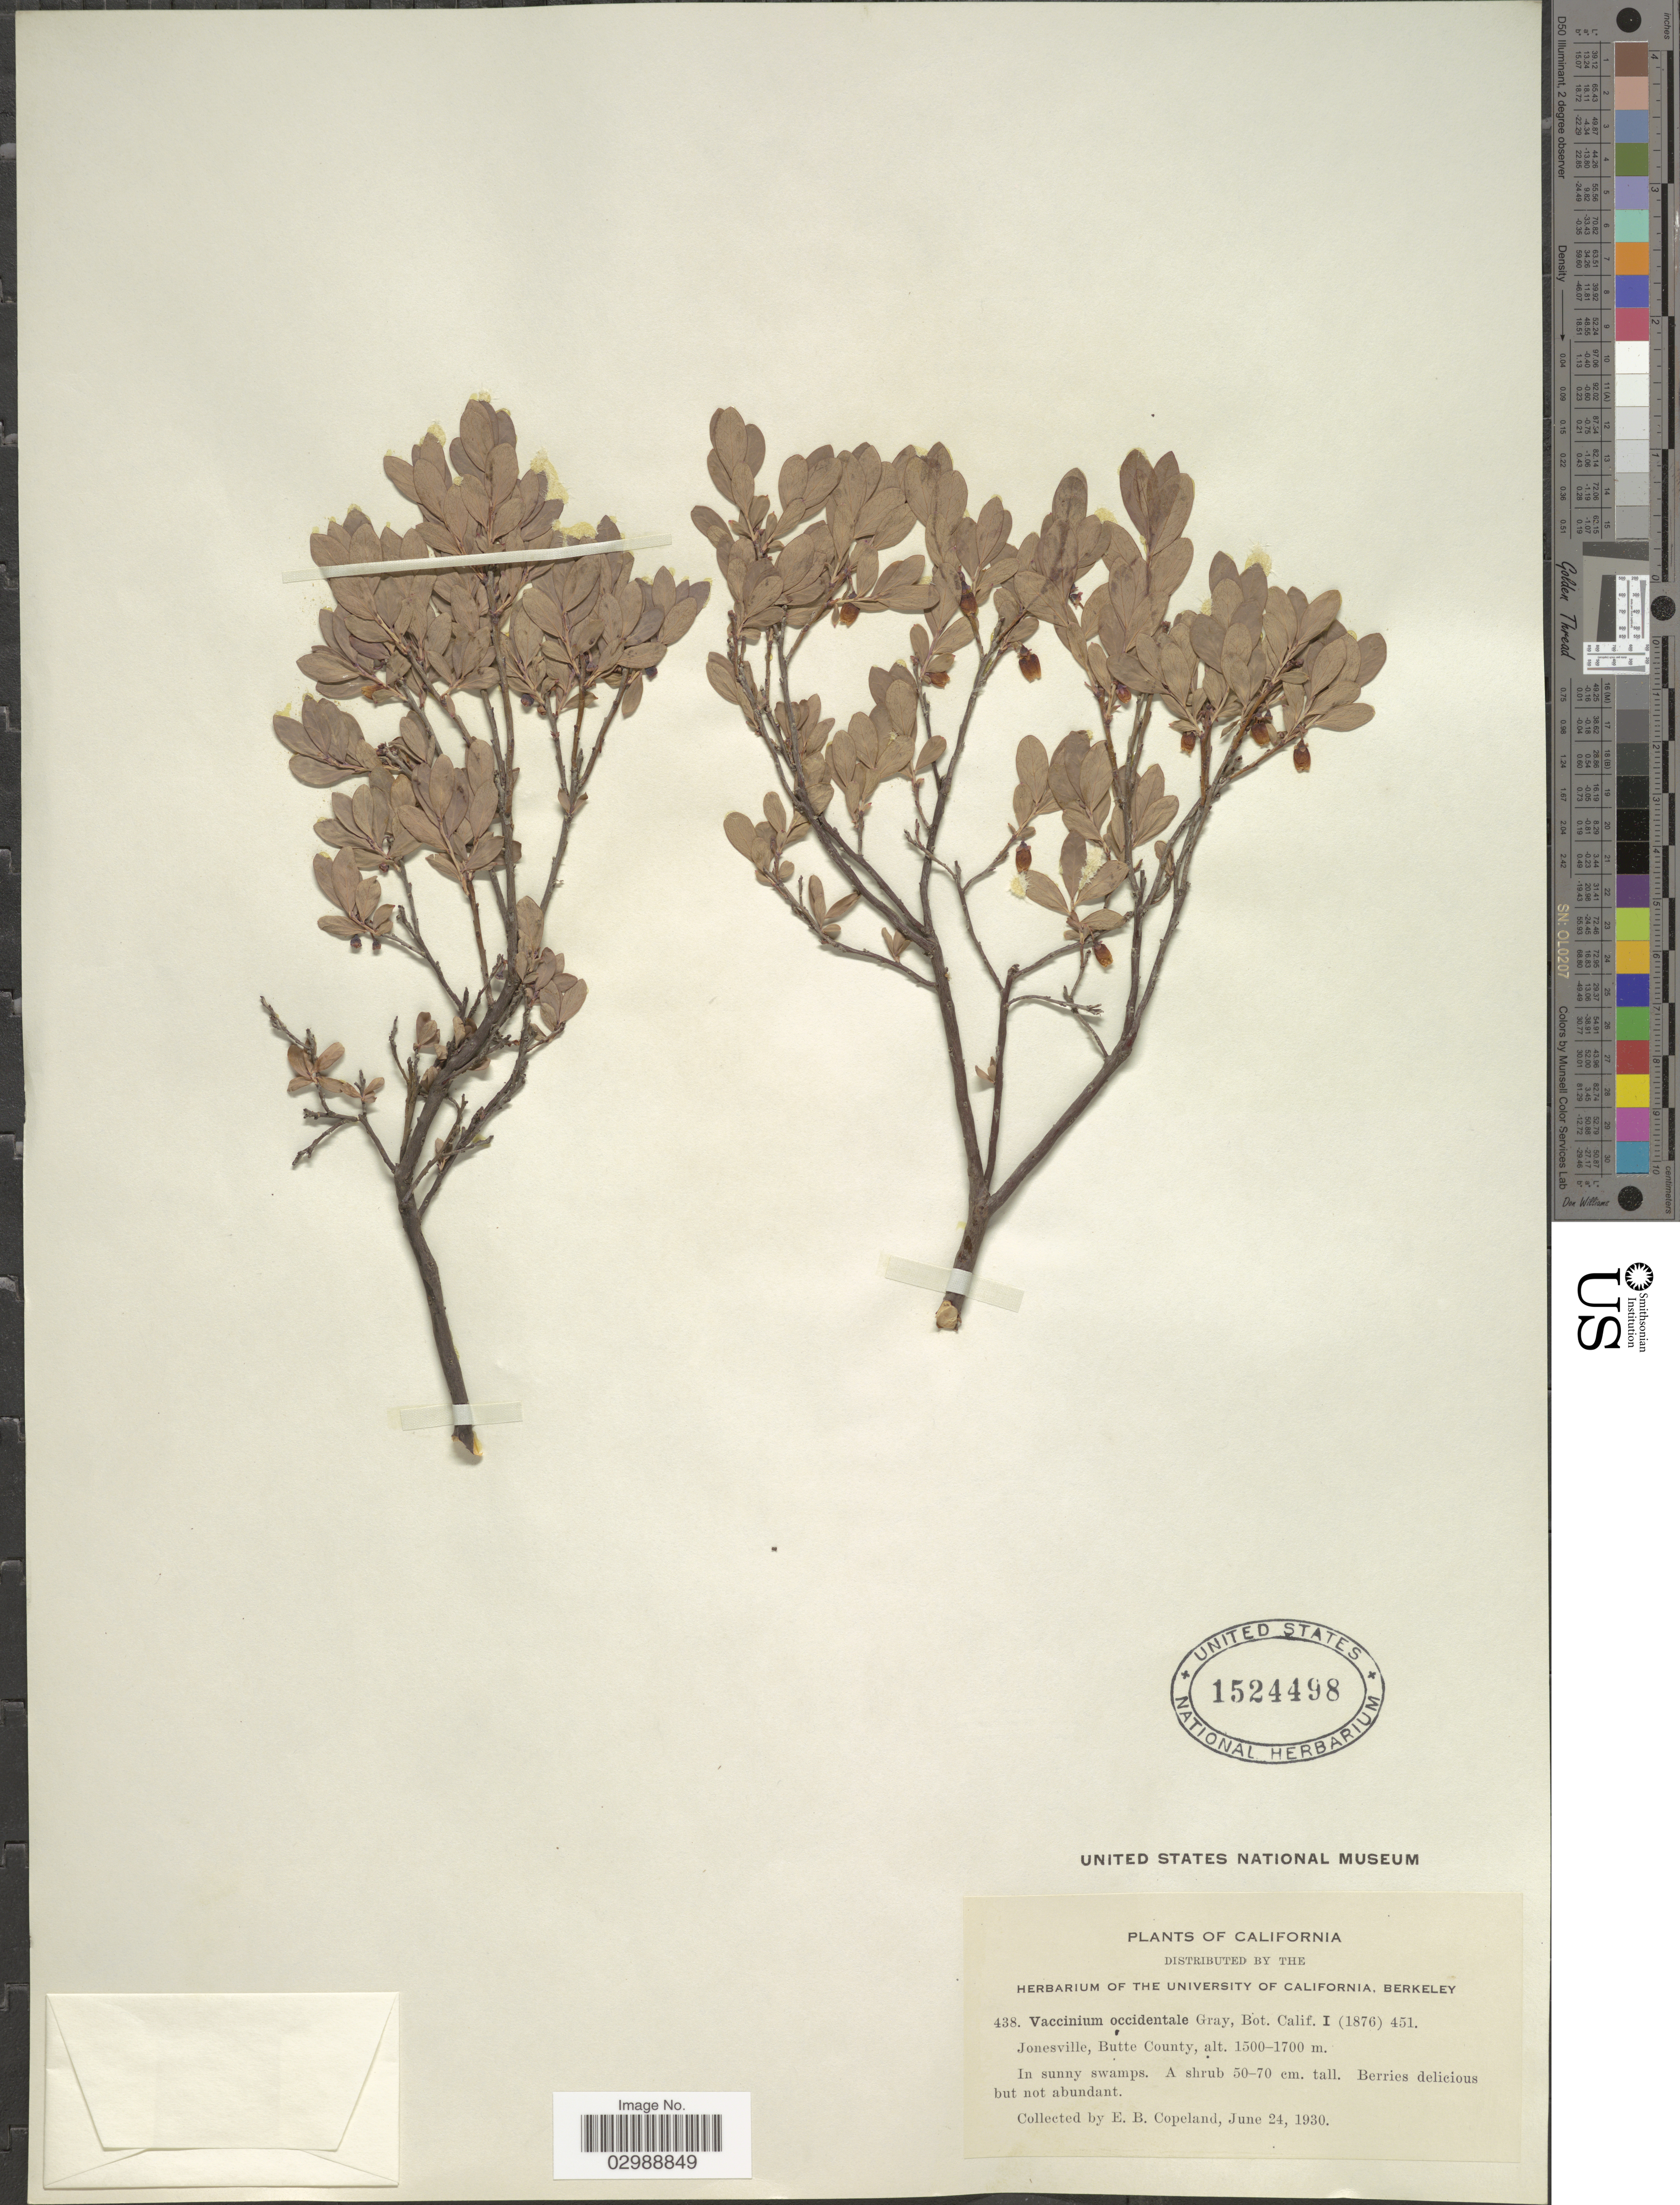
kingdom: Plantae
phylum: Tracheophyta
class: Magnoliopsida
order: Ericales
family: Ericaceae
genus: Vaccinium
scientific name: Vaccinium occidentale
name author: A. Gray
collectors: E. B. Copeland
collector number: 438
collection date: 1930-06-24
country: United States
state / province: California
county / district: Butte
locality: Jonesville, Butte County.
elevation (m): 1500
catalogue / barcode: US 1524498